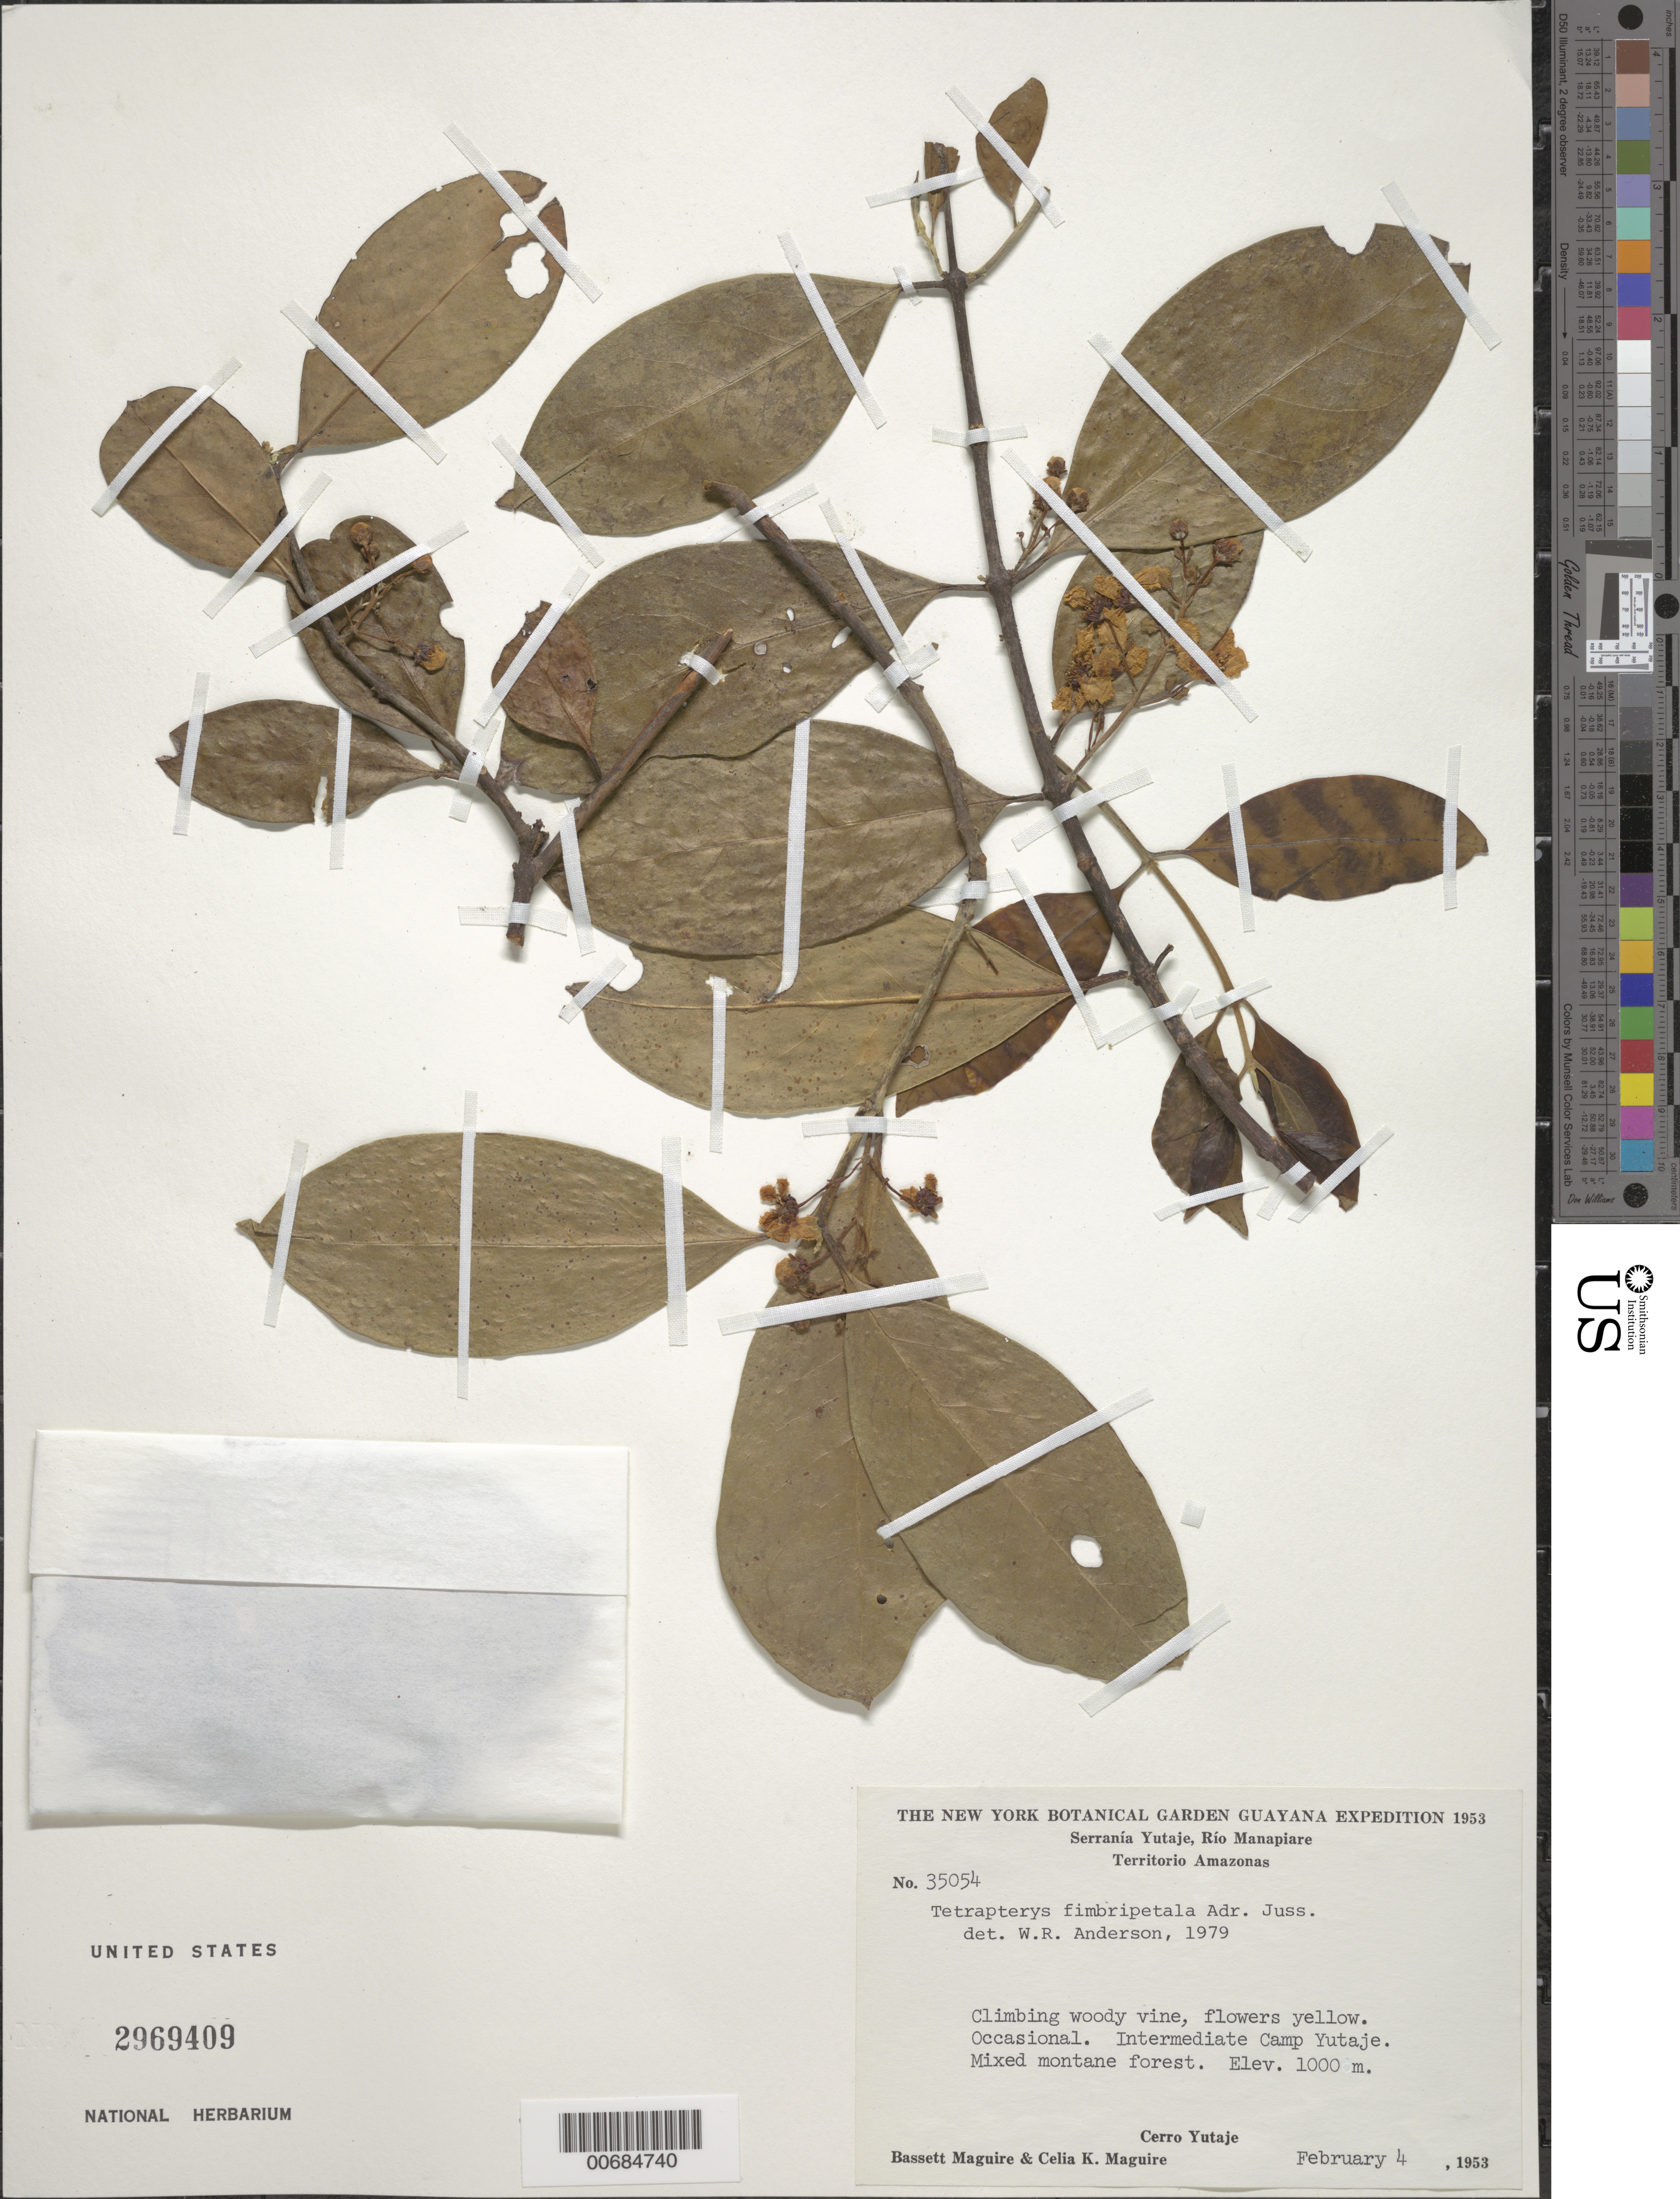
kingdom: Plantae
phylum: Tracheophyta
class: Magnoliopsida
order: Malpighiales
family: Malpighiaceae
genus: Glicophyllum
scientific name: Glicophyllum fimbripetalum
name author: (A. Juss.) R.F. Almeida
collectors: B. Maguire & C. K. Maguire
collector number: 35054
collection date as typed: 4-Feb-53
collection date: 1953-02-04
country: Venezuela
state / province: Amazonas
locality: Serranía Yutajé, Cerro Yutajé, Intermediate Camp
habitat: Mixed montane forest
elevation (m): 1000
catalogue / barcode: US 2969409